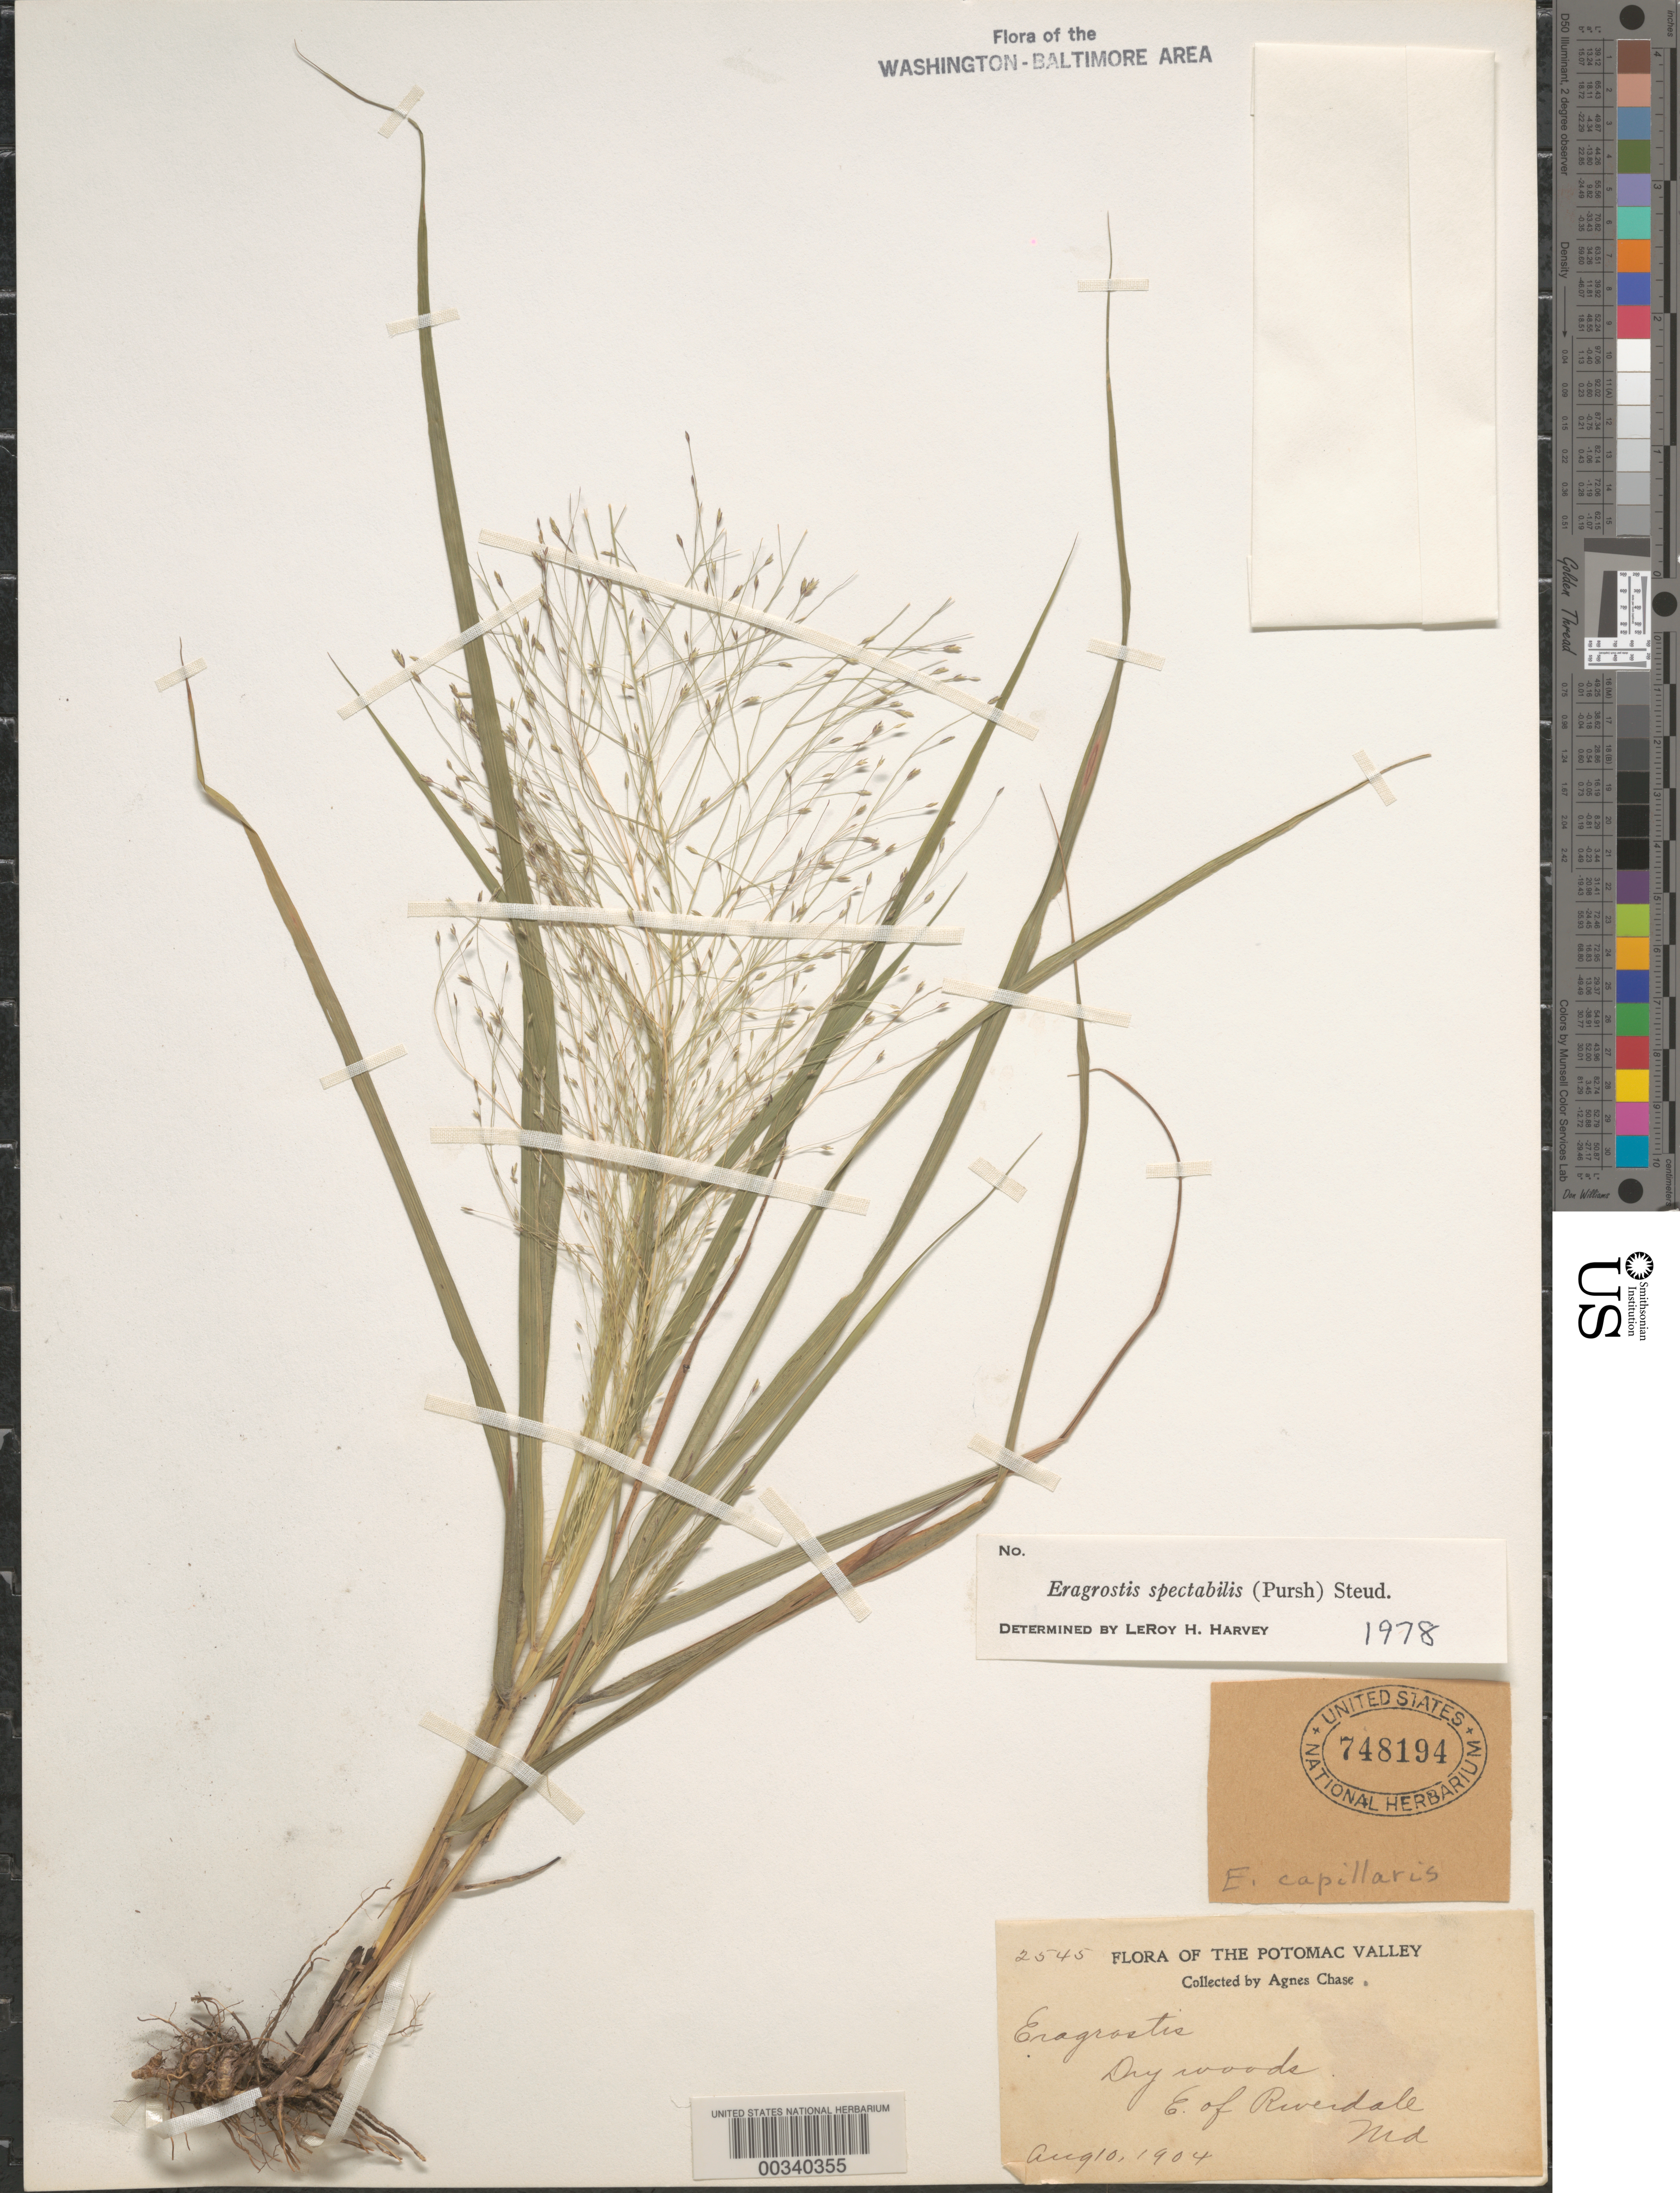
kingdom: Plantae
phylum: Tracheophyta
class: Liliopsida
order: Poales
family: Poaceae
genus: Eragrostis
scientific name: Eragrostis spectabilis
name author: (Pursh) Steud.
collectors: A. Chase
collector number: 2545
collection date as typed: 10 Aug 1904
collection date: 1904-08-10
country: United States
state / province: Maryland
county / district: Prince George's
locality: E of Riverdale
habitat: Dry woods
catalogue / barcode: US 748194